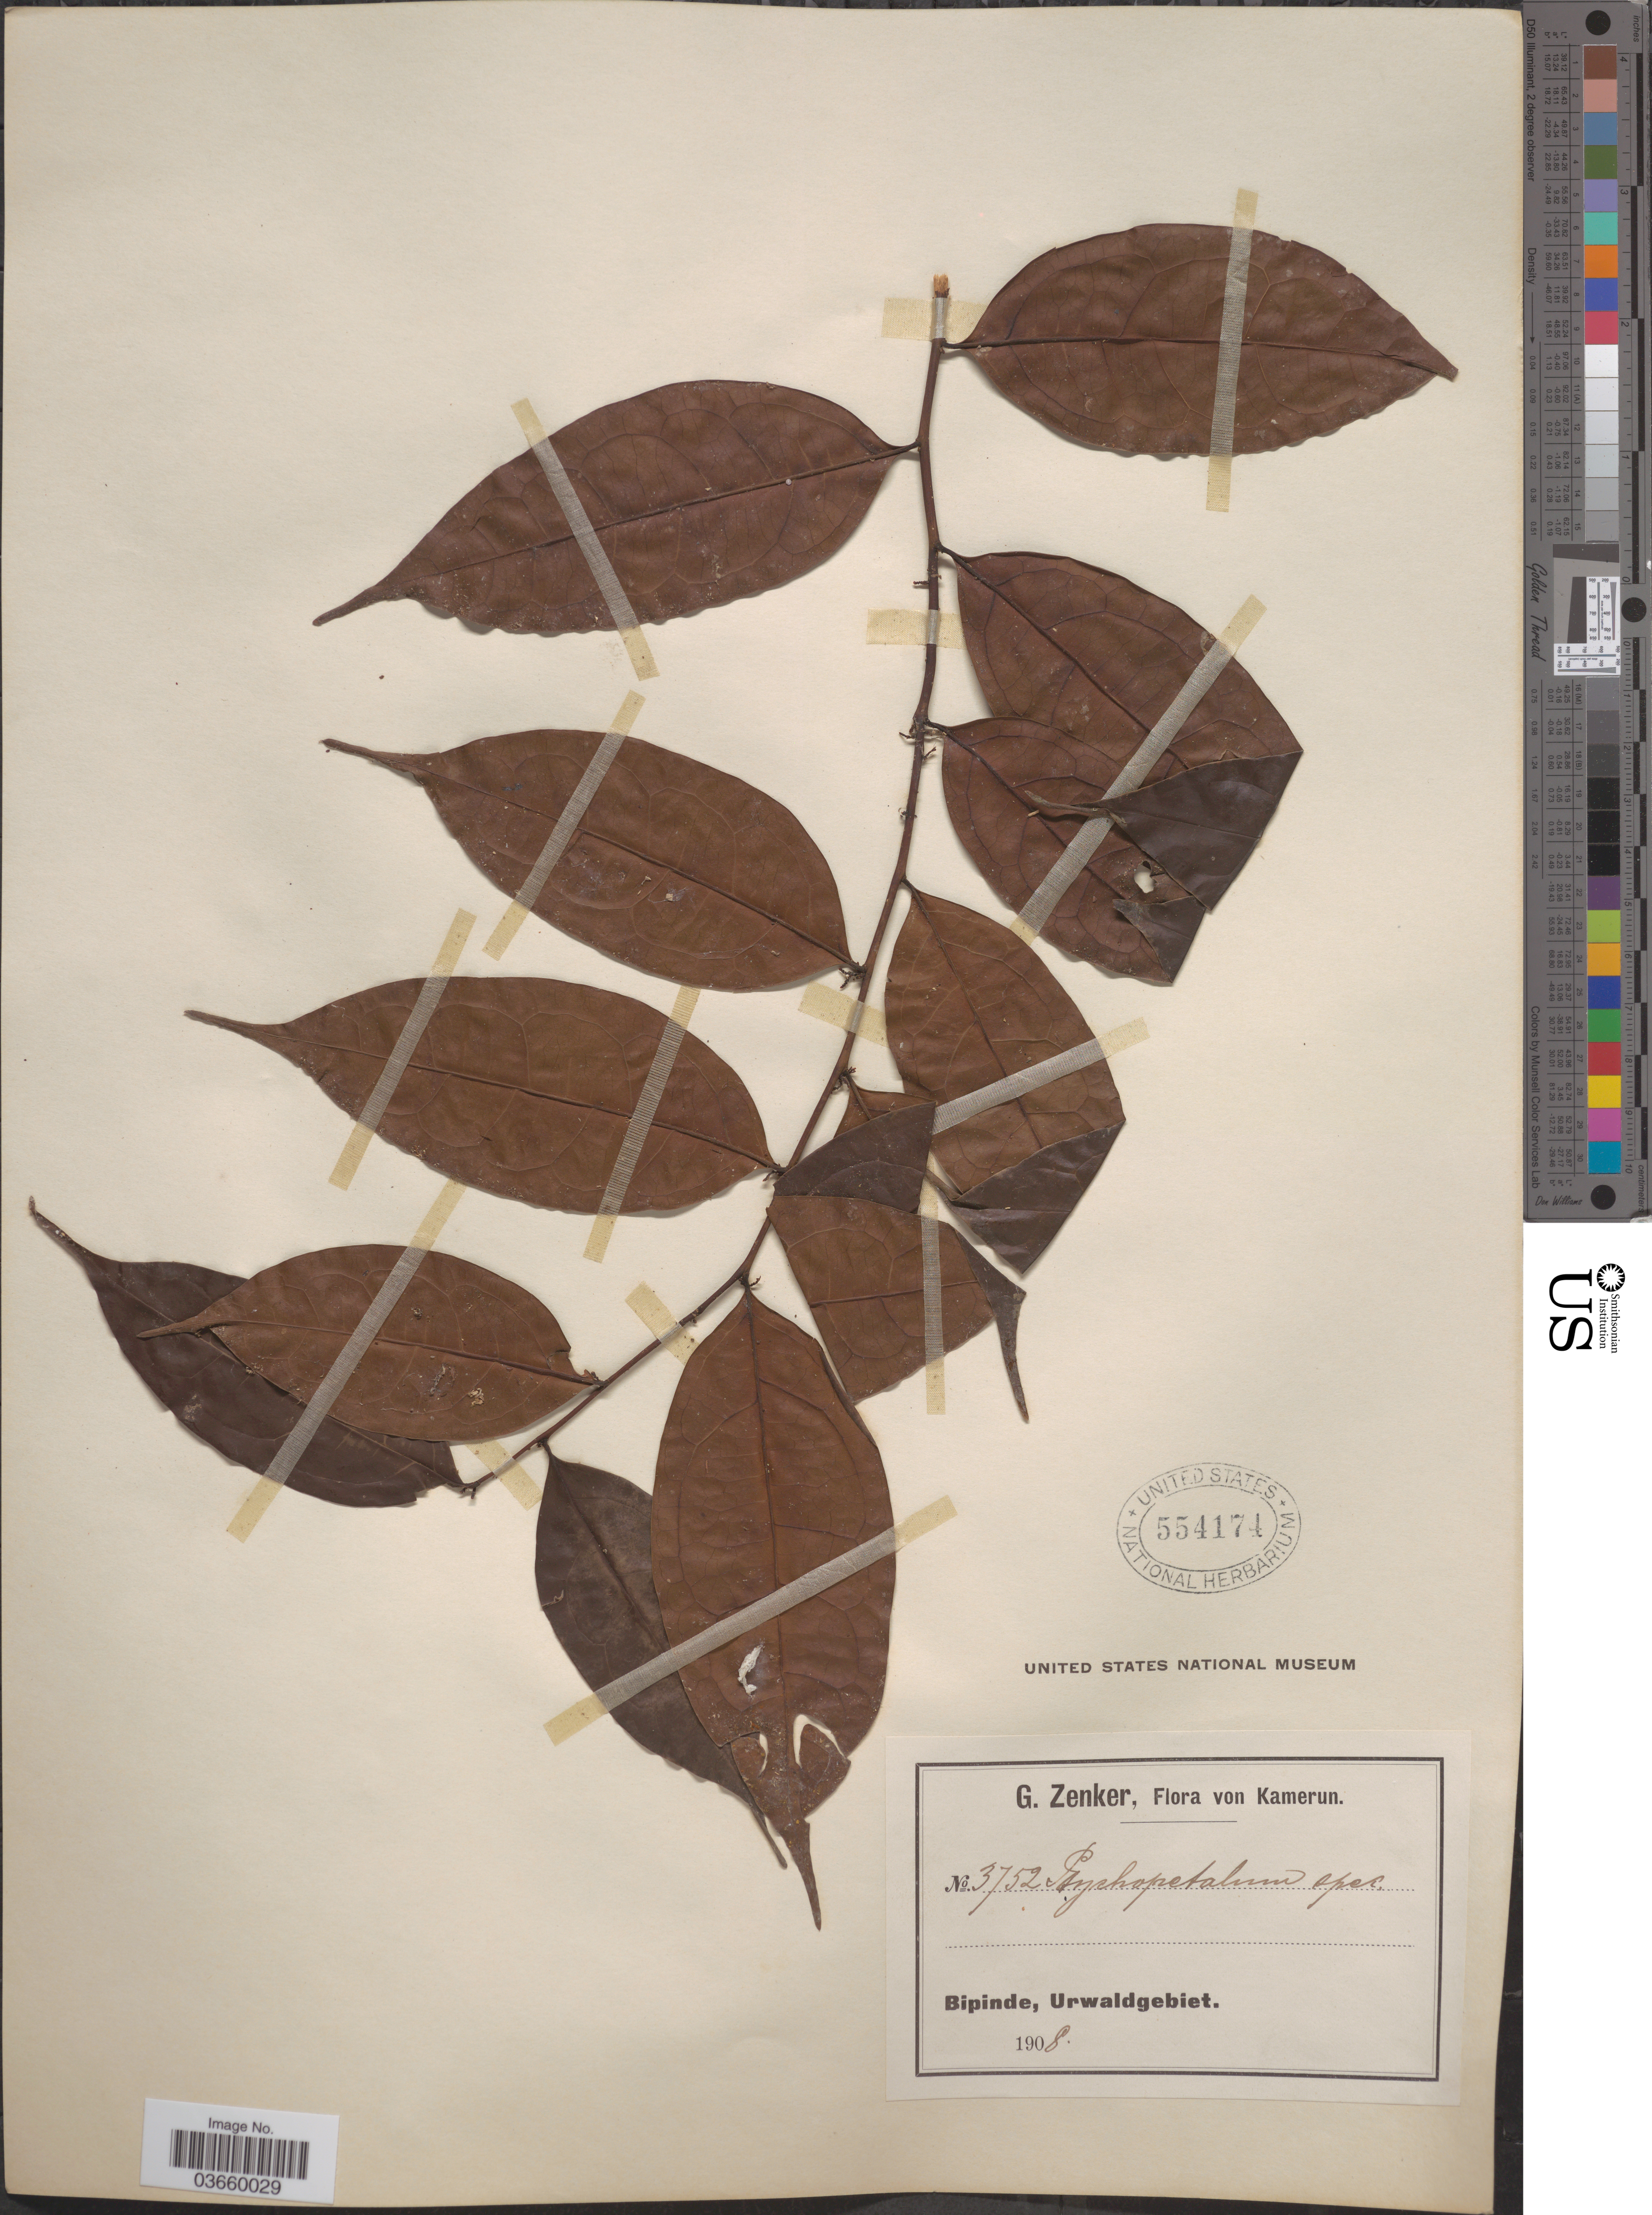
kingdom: Plantae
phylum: Tracheophyta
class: Magnoliopsida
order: Santalales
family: Olacaceae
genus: Ptychopetalum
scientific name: Ptychopetalum sp.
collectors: G. A. Zenker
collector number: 3752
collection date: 1908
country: Cameroon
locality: Kamerun. Bipinde, Urwaldgebiet.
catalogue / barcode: US 554174